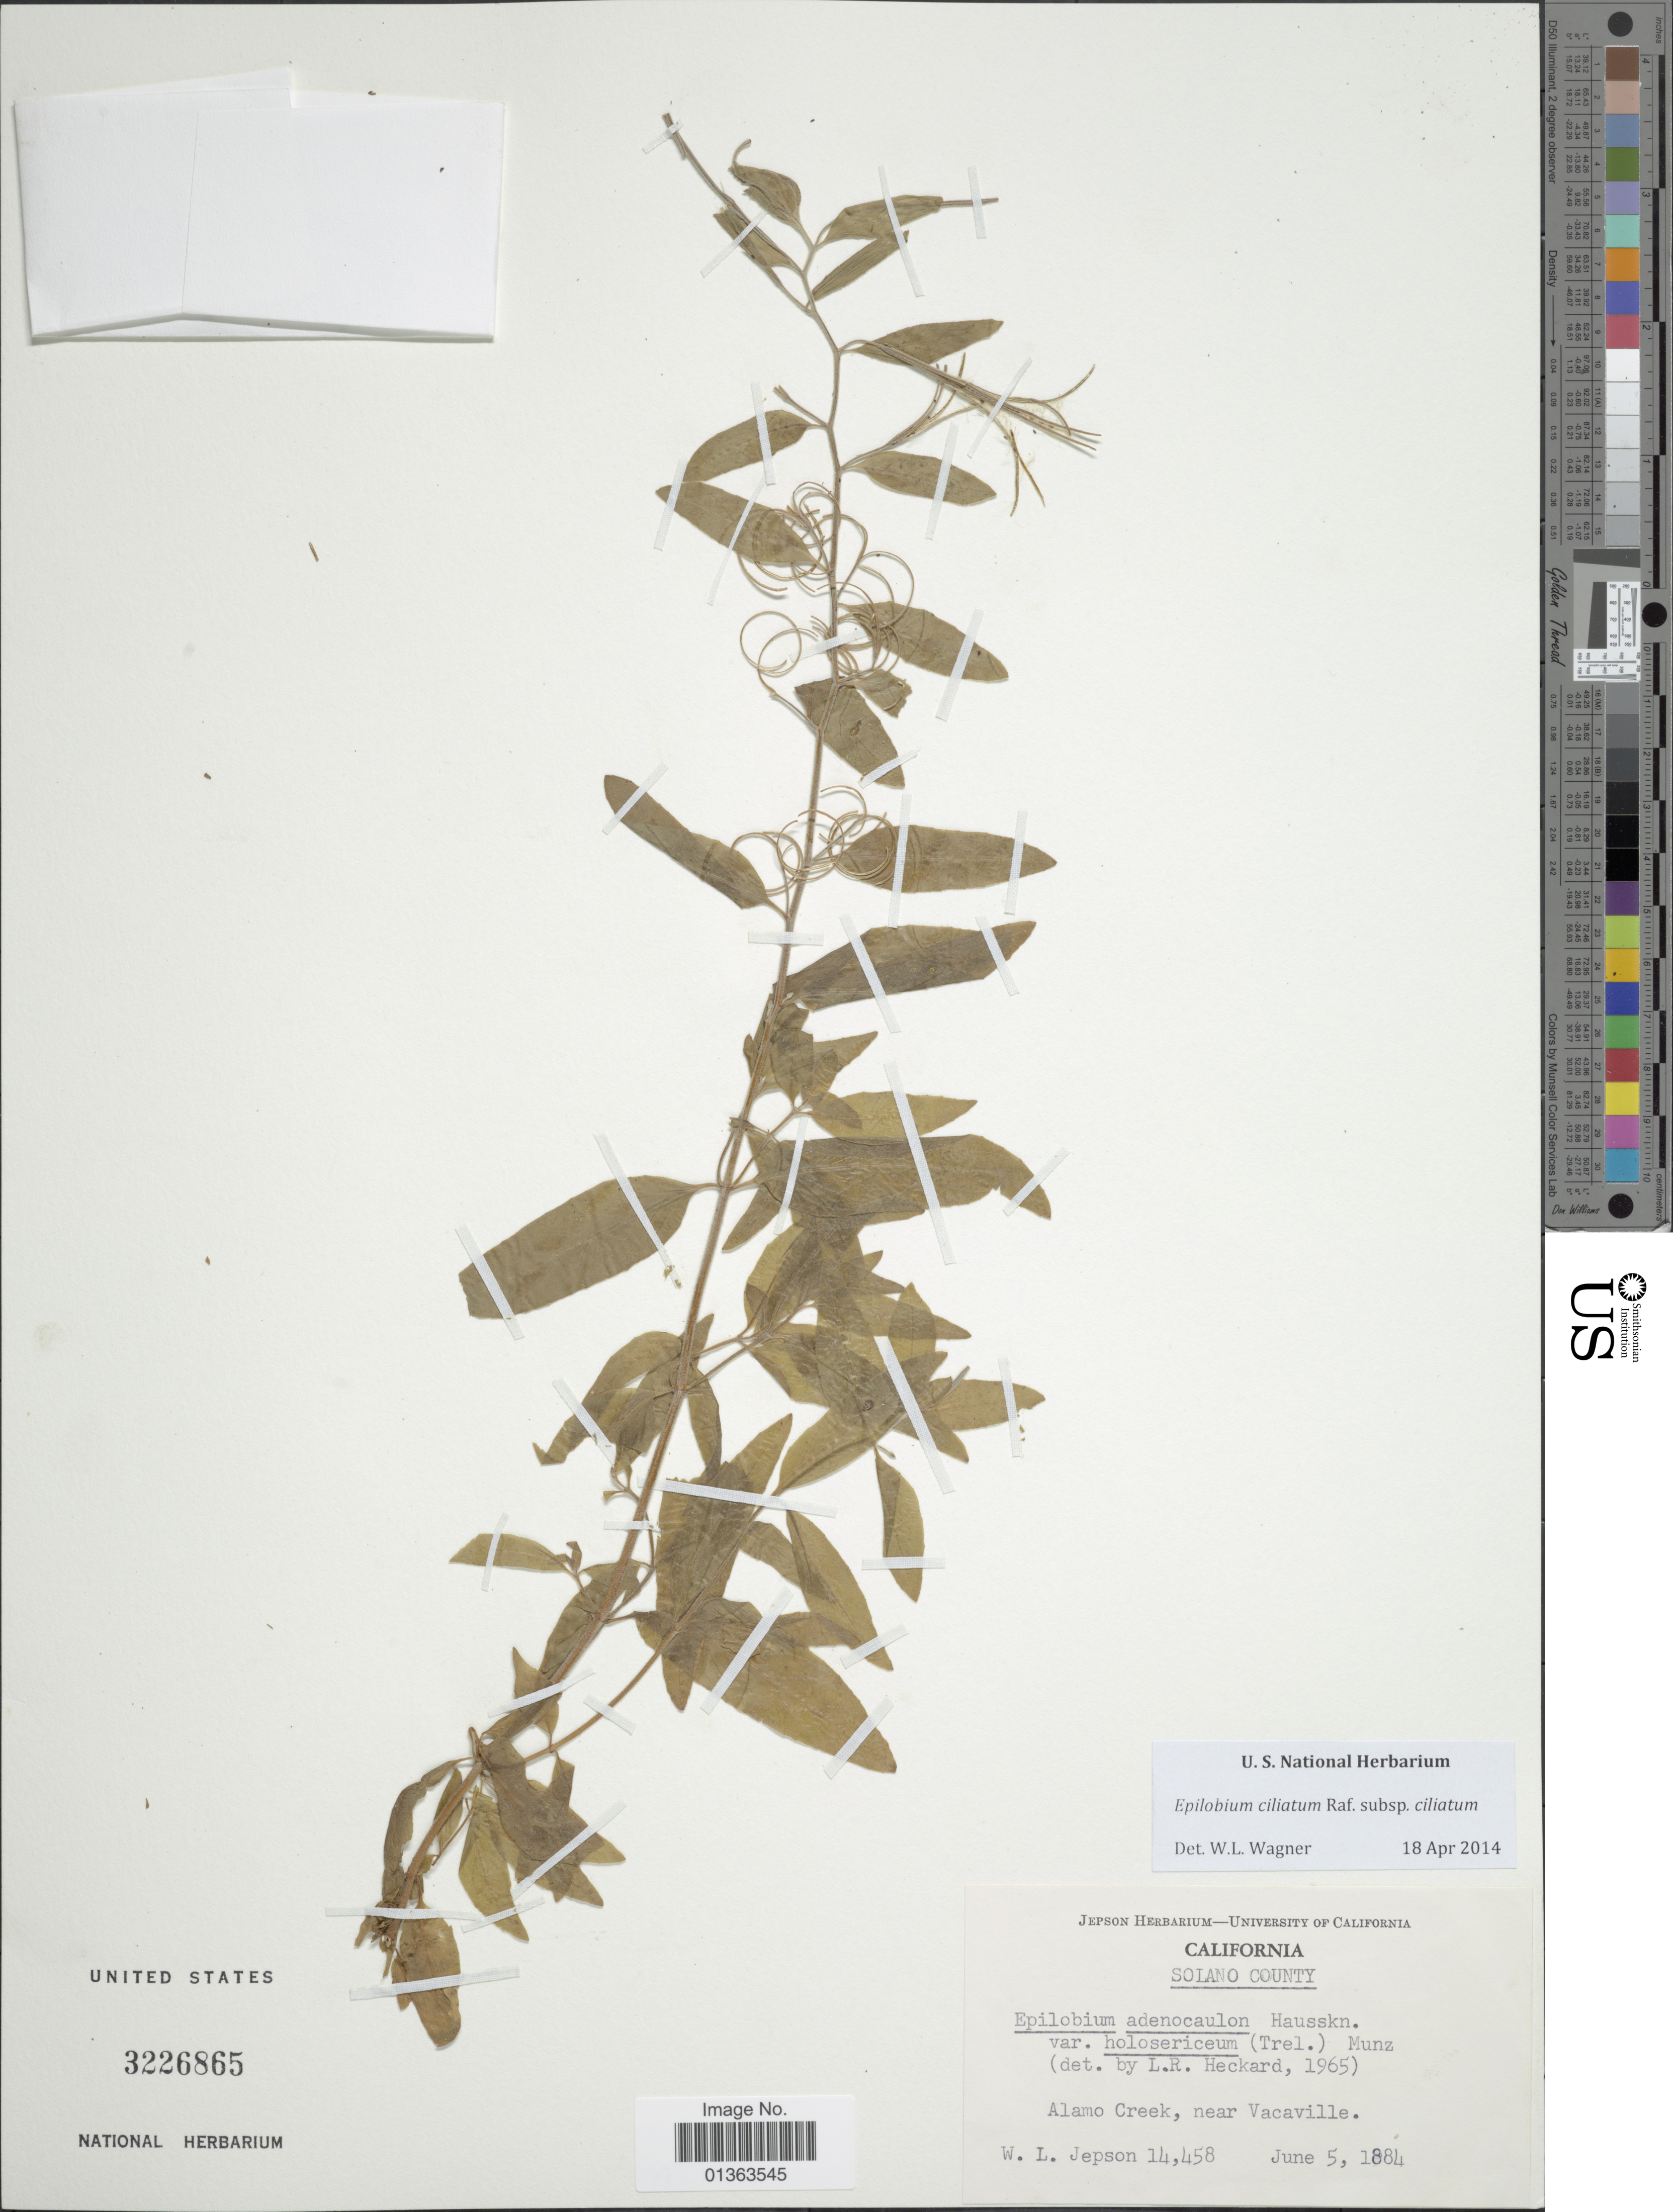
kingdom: Plantae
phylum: Tracheophyta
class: Magnoliopsida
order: Myrtales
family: Onagraceae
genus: Epilobium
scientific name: Epilobium ciliatum subsp. ciliatum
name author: Raf.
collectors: W. L. Jepson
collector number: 14458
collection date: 1884-06-05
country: United States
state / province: California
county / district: Solano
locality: Solano County. Alamo Creek, near Vacaville.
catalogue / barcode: US 3226865